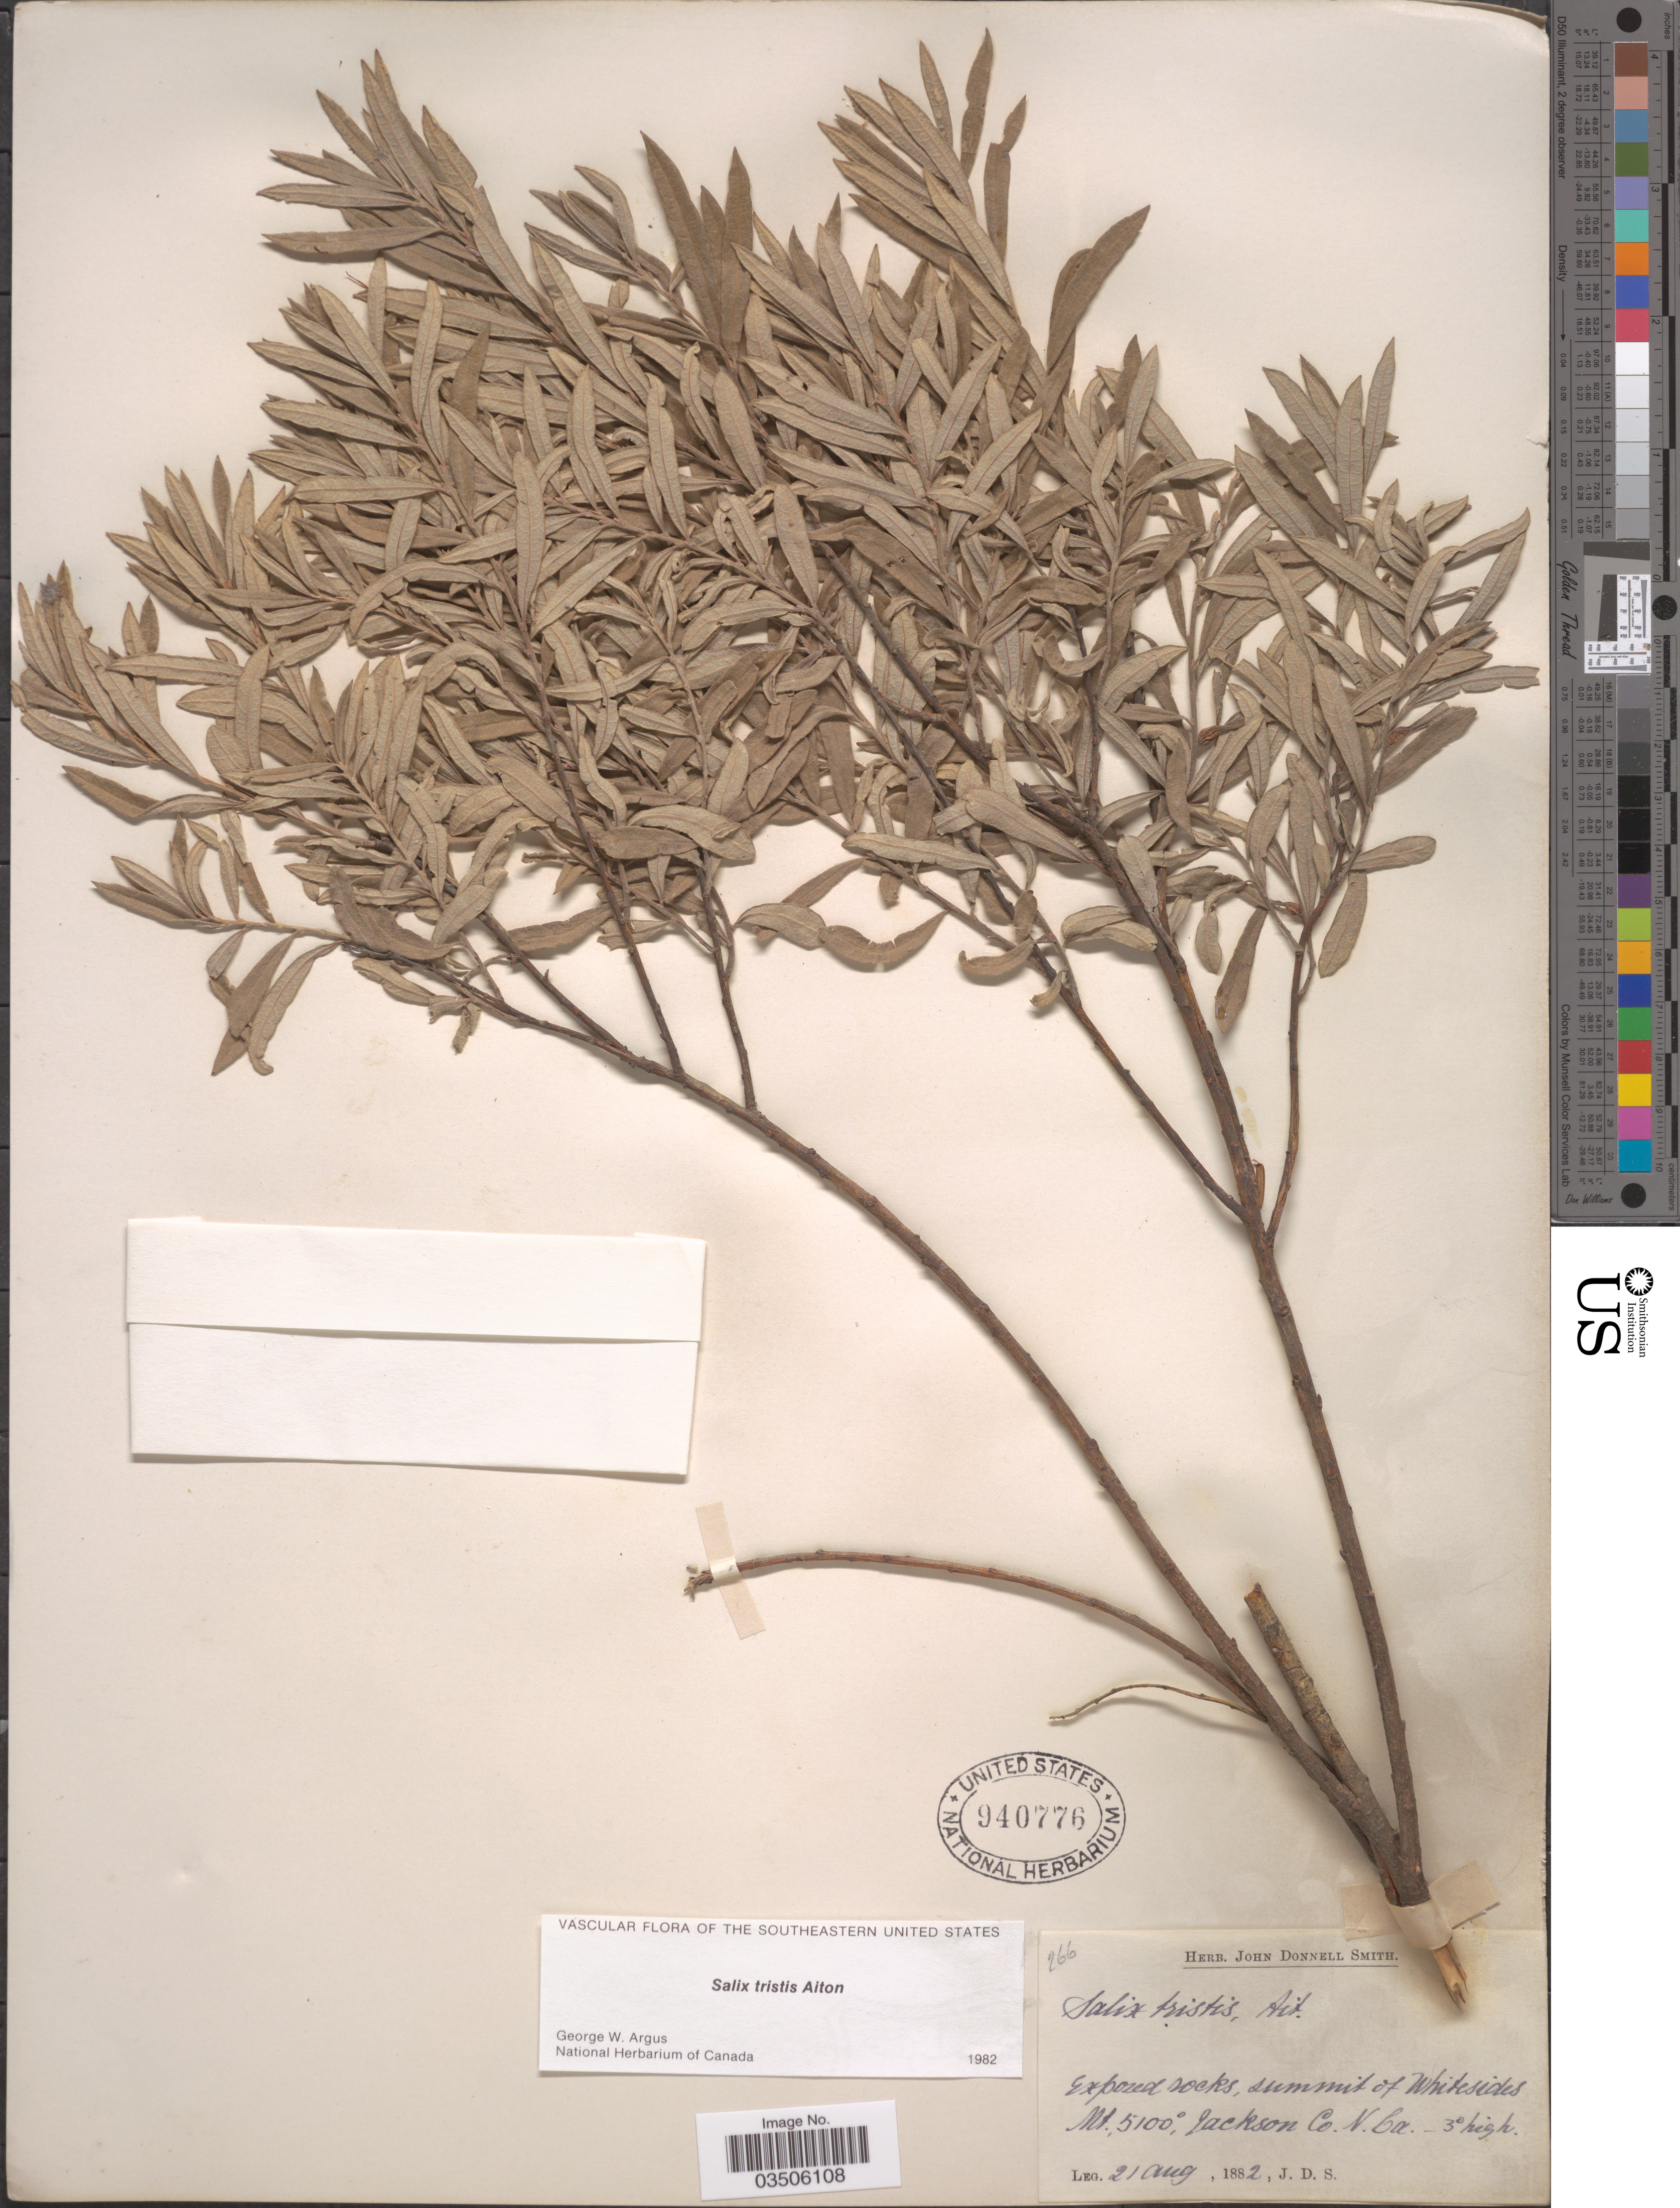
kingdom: Plantae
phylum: Tracheophyta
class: Magnoliopsida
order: Malpighiales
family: Salicaceae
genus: Salix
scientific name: Salix tristis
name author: Aiton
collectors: J. Donnell Smith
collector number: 266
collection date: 1882-08-21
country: United States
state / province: North Carolina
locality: Summit of Whitesides Mt. Jackson Co.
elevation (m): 1554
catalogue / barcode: US 940776